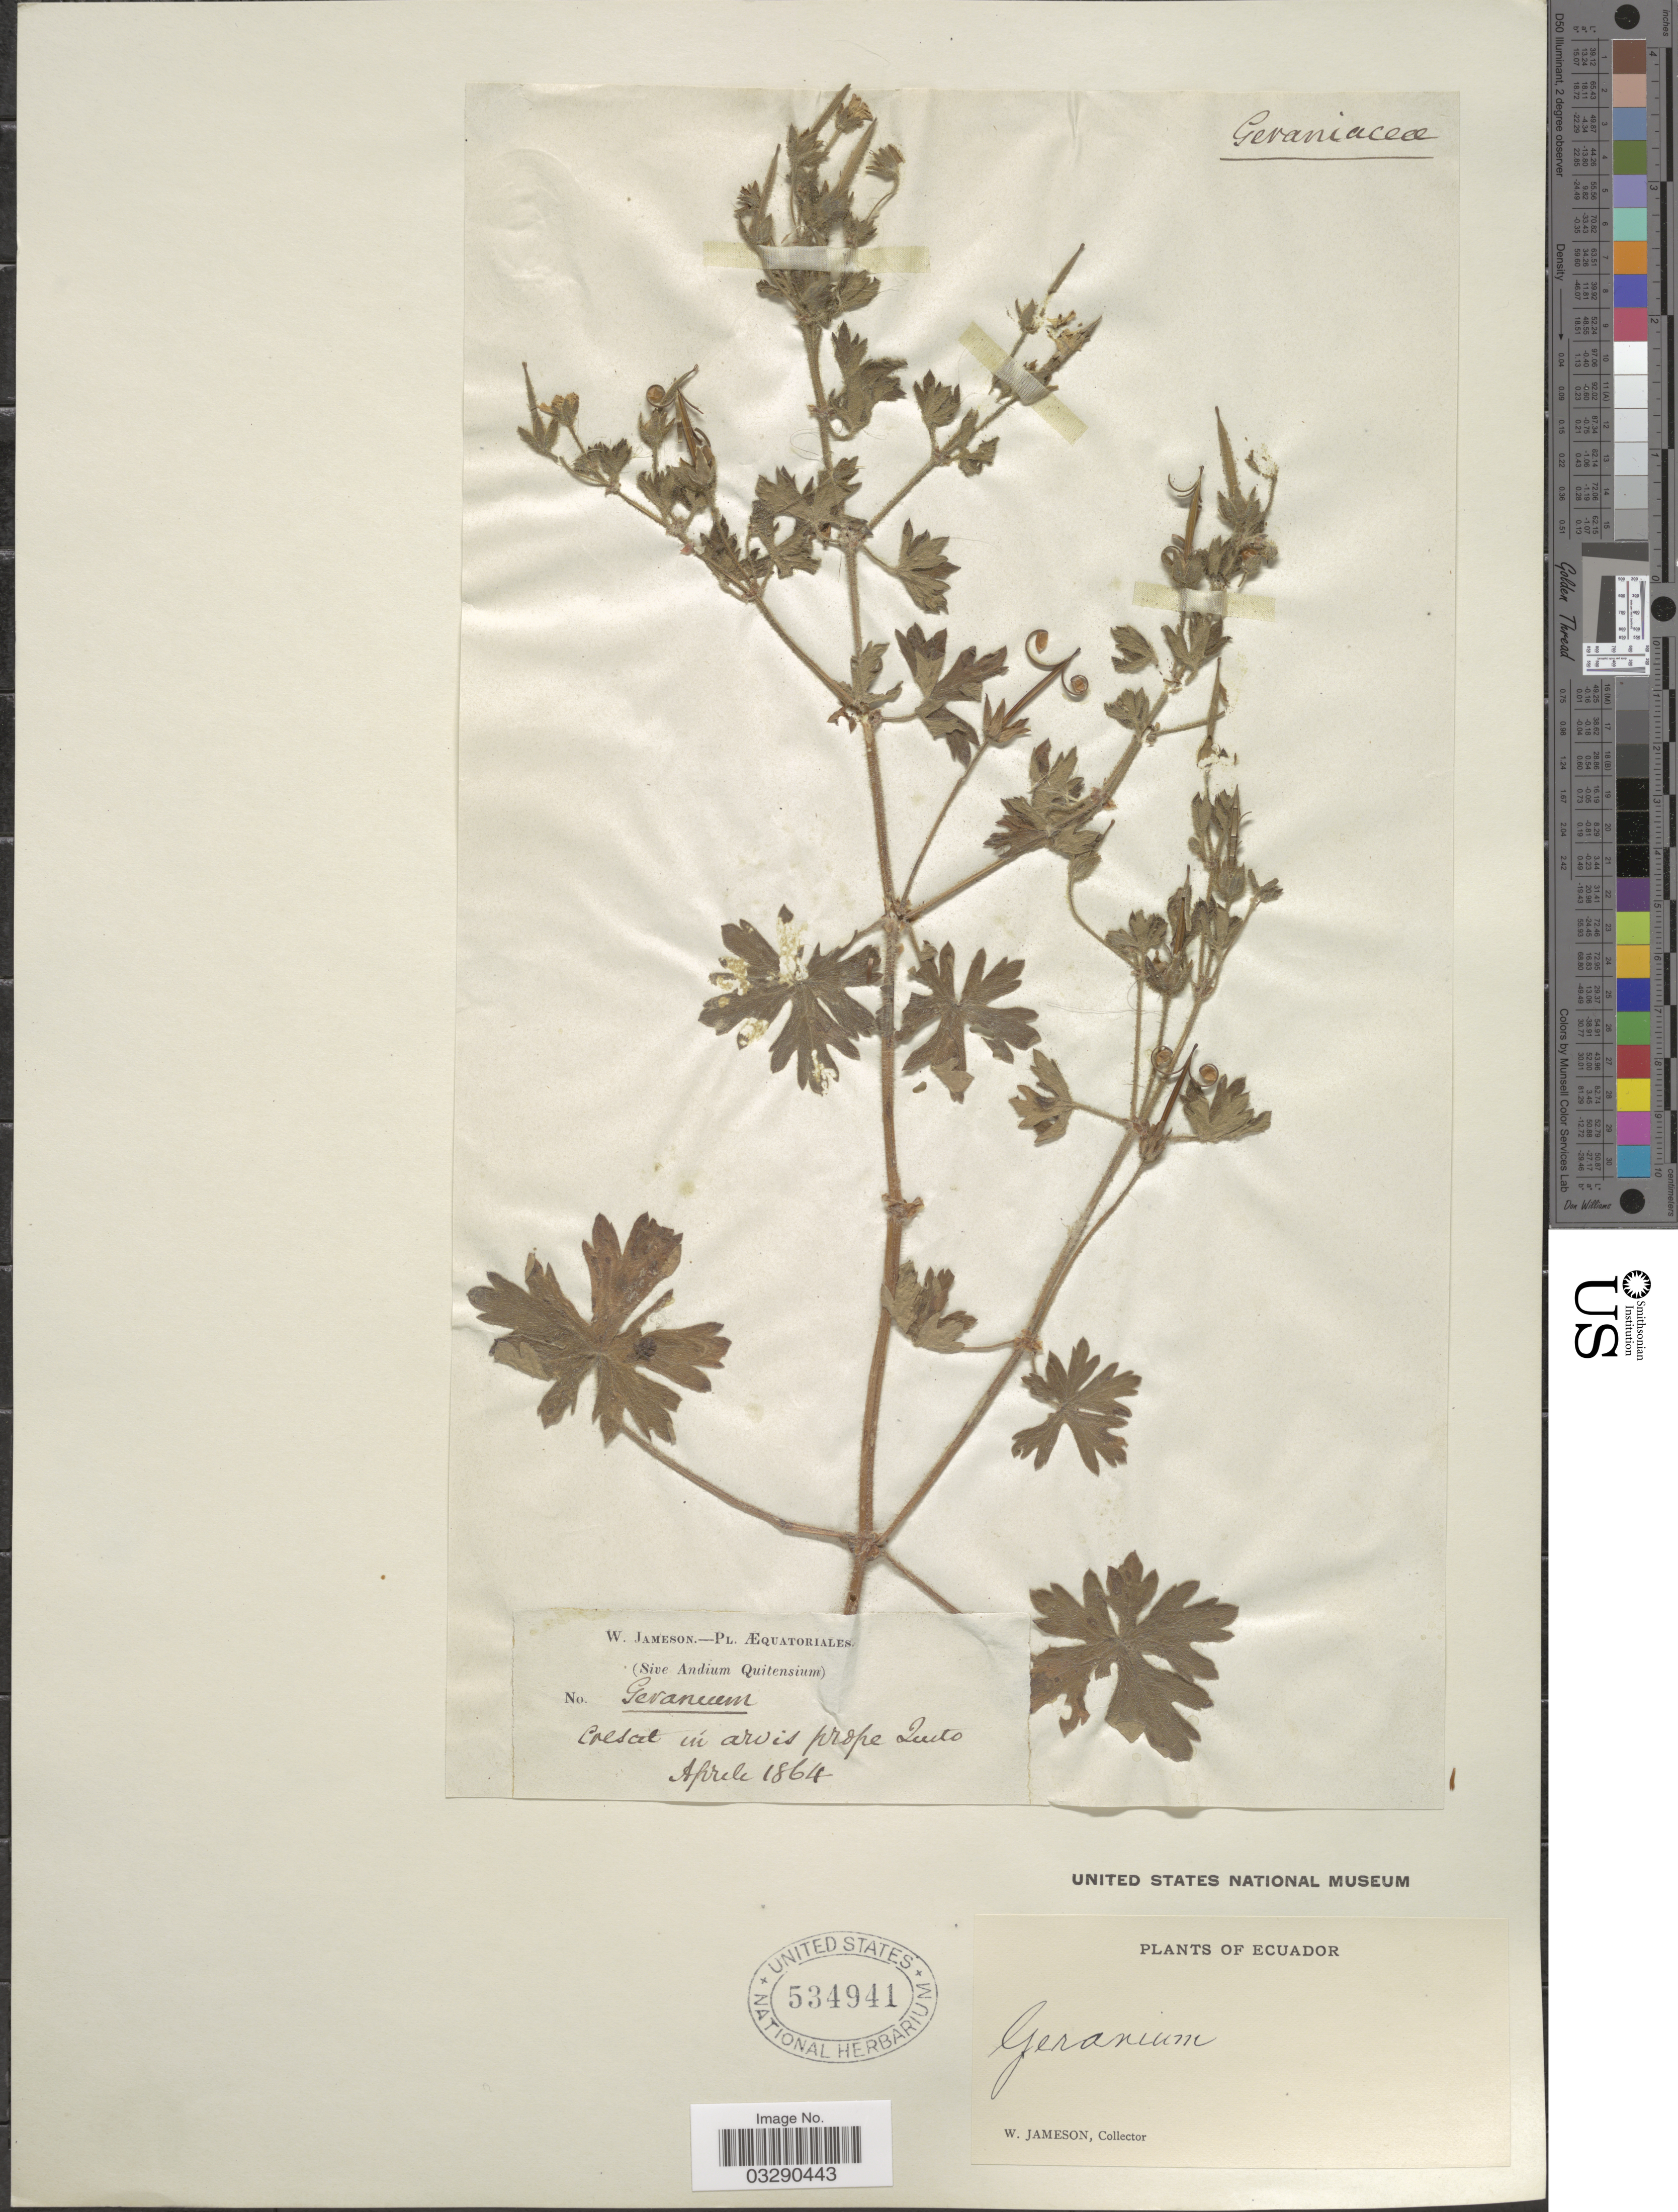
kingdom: Plantae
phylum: Tracheophyta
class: Magnoliopsida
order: Geraniales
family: Geraniaceae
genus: Geranium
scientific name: Geranium sp.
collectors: W. Jameson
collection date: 1864-04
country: Ecuador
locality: Prope Quito.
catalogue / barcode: US 534941